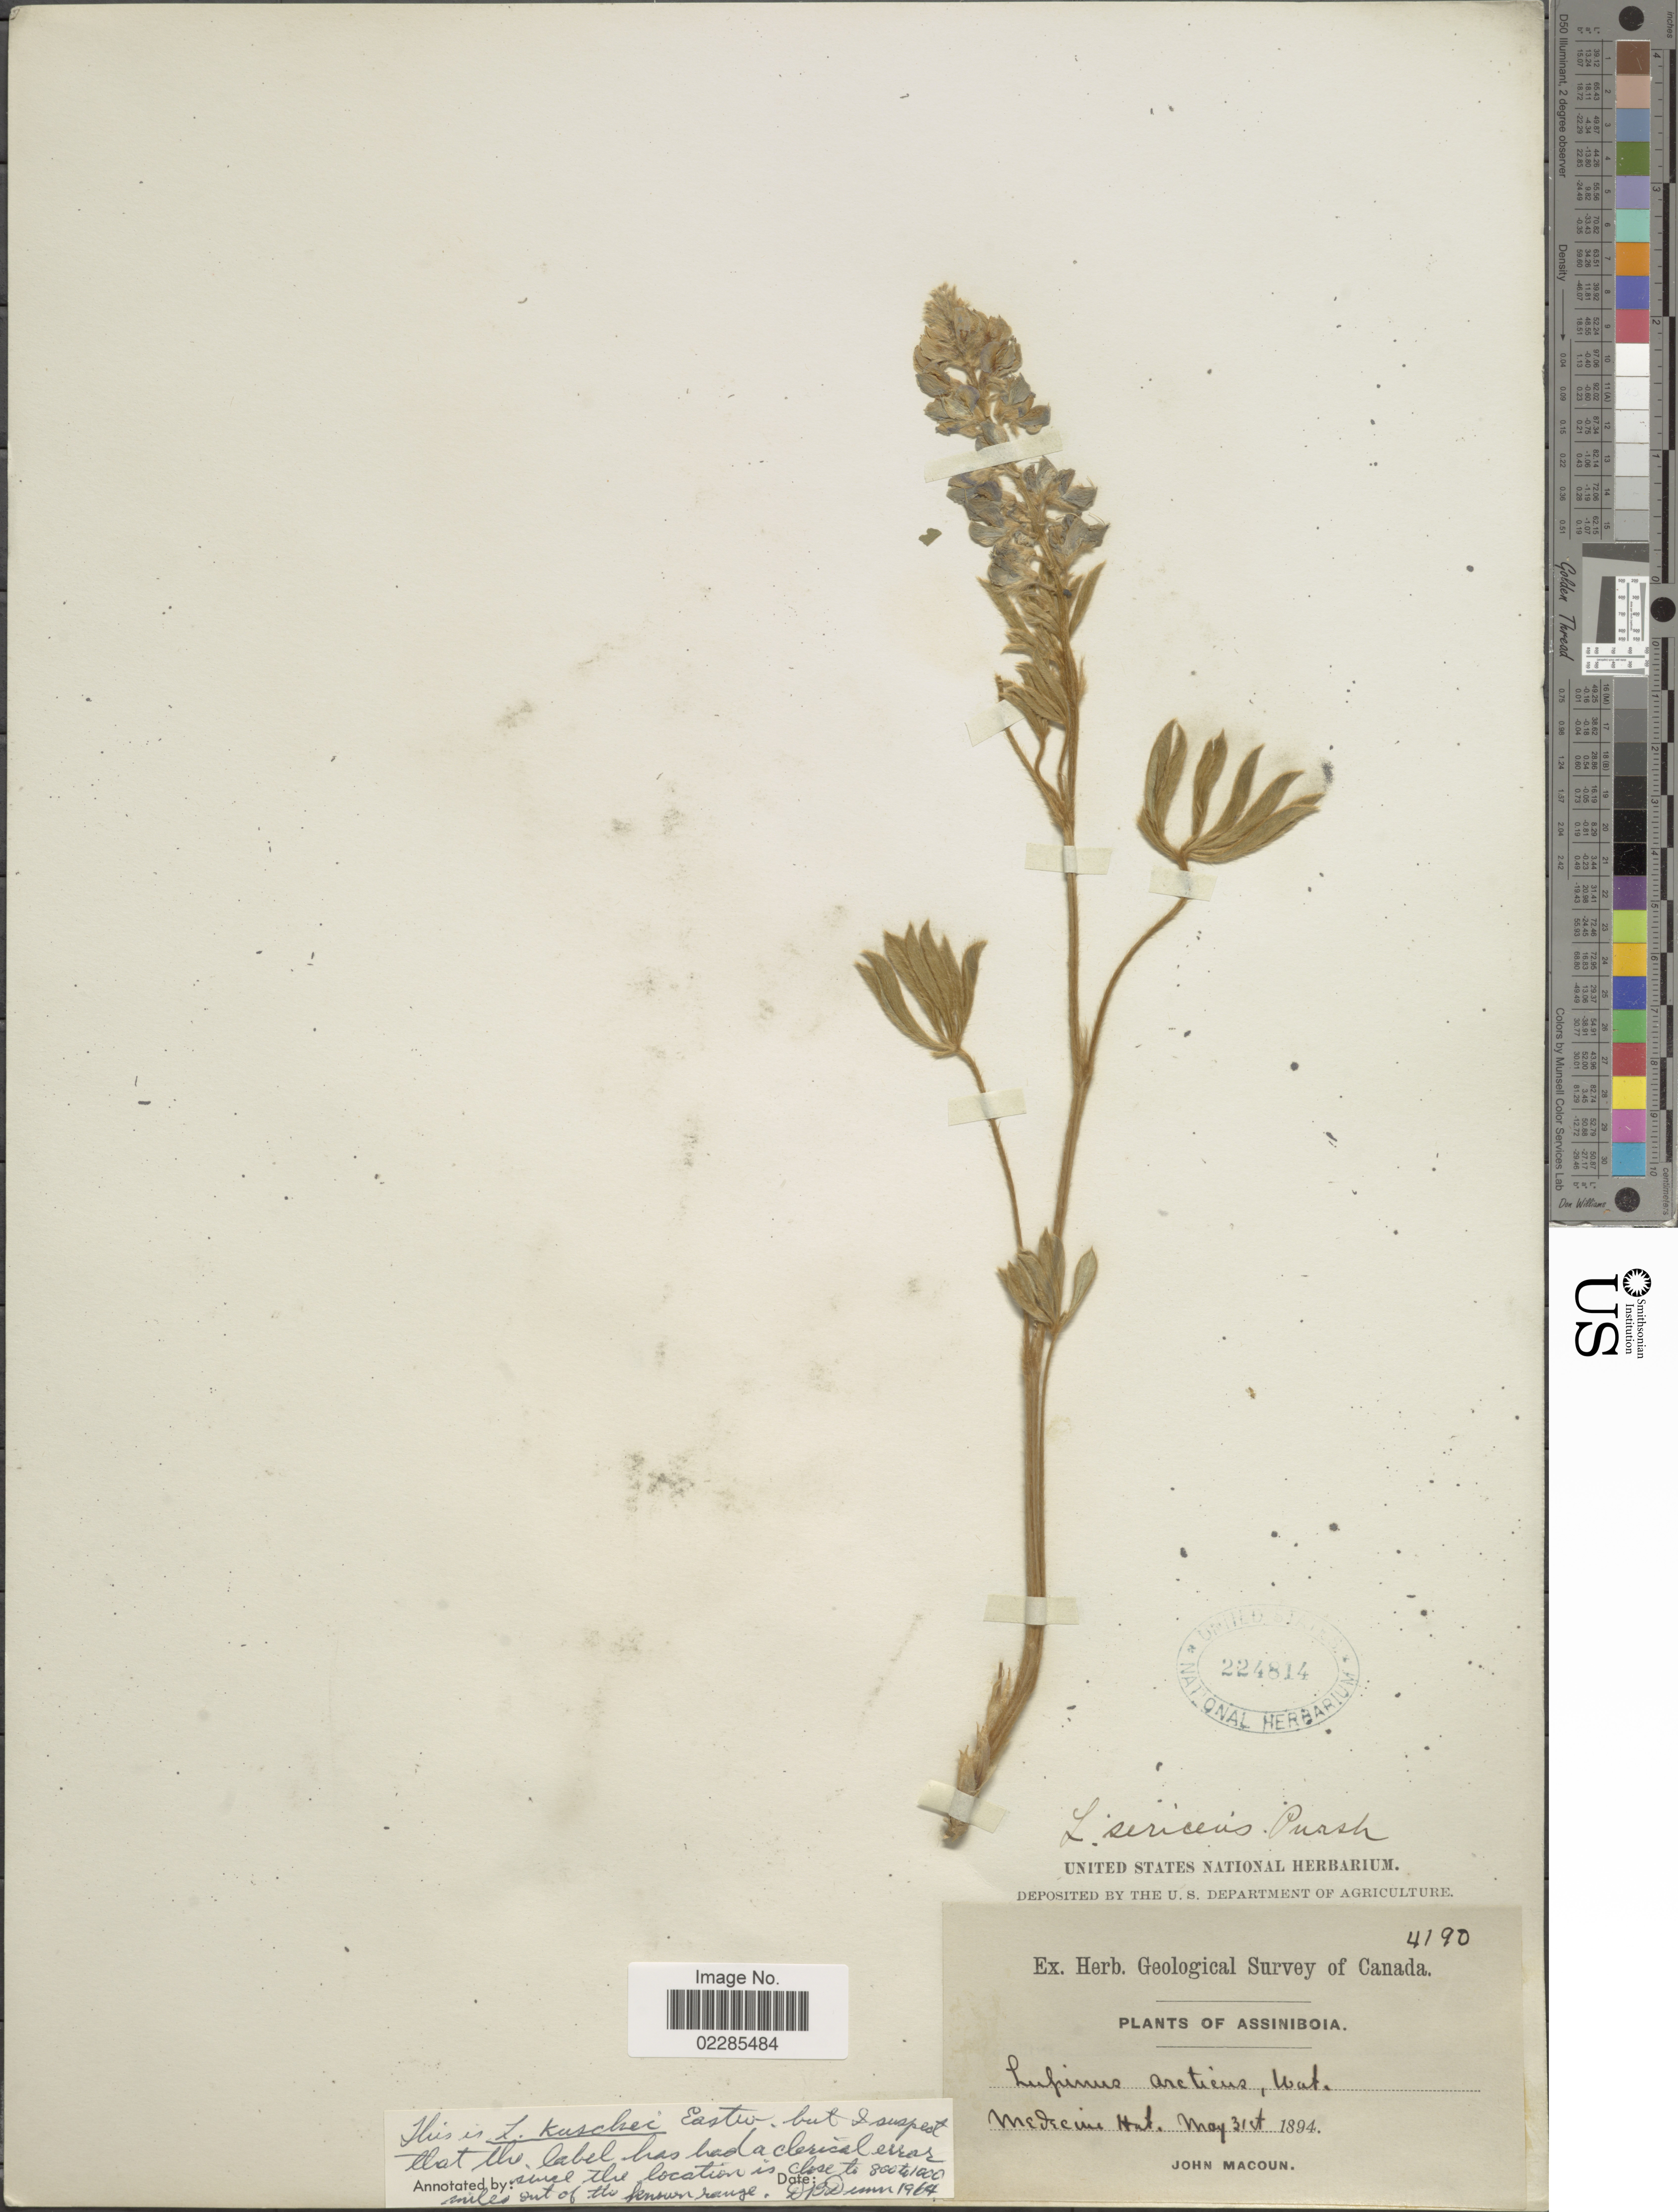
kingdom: Plantae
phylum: Tracheophyta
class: Magnoliopsida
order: Fabales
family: Fabaceae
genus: Lupinus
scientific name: Lupinus kuschei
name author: Eastw.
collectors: J. Macoun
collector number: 4190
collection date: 1894-05-31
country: Canada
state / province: Alberta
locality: Assiniboia, Medicine Hut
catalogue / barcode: US 224814